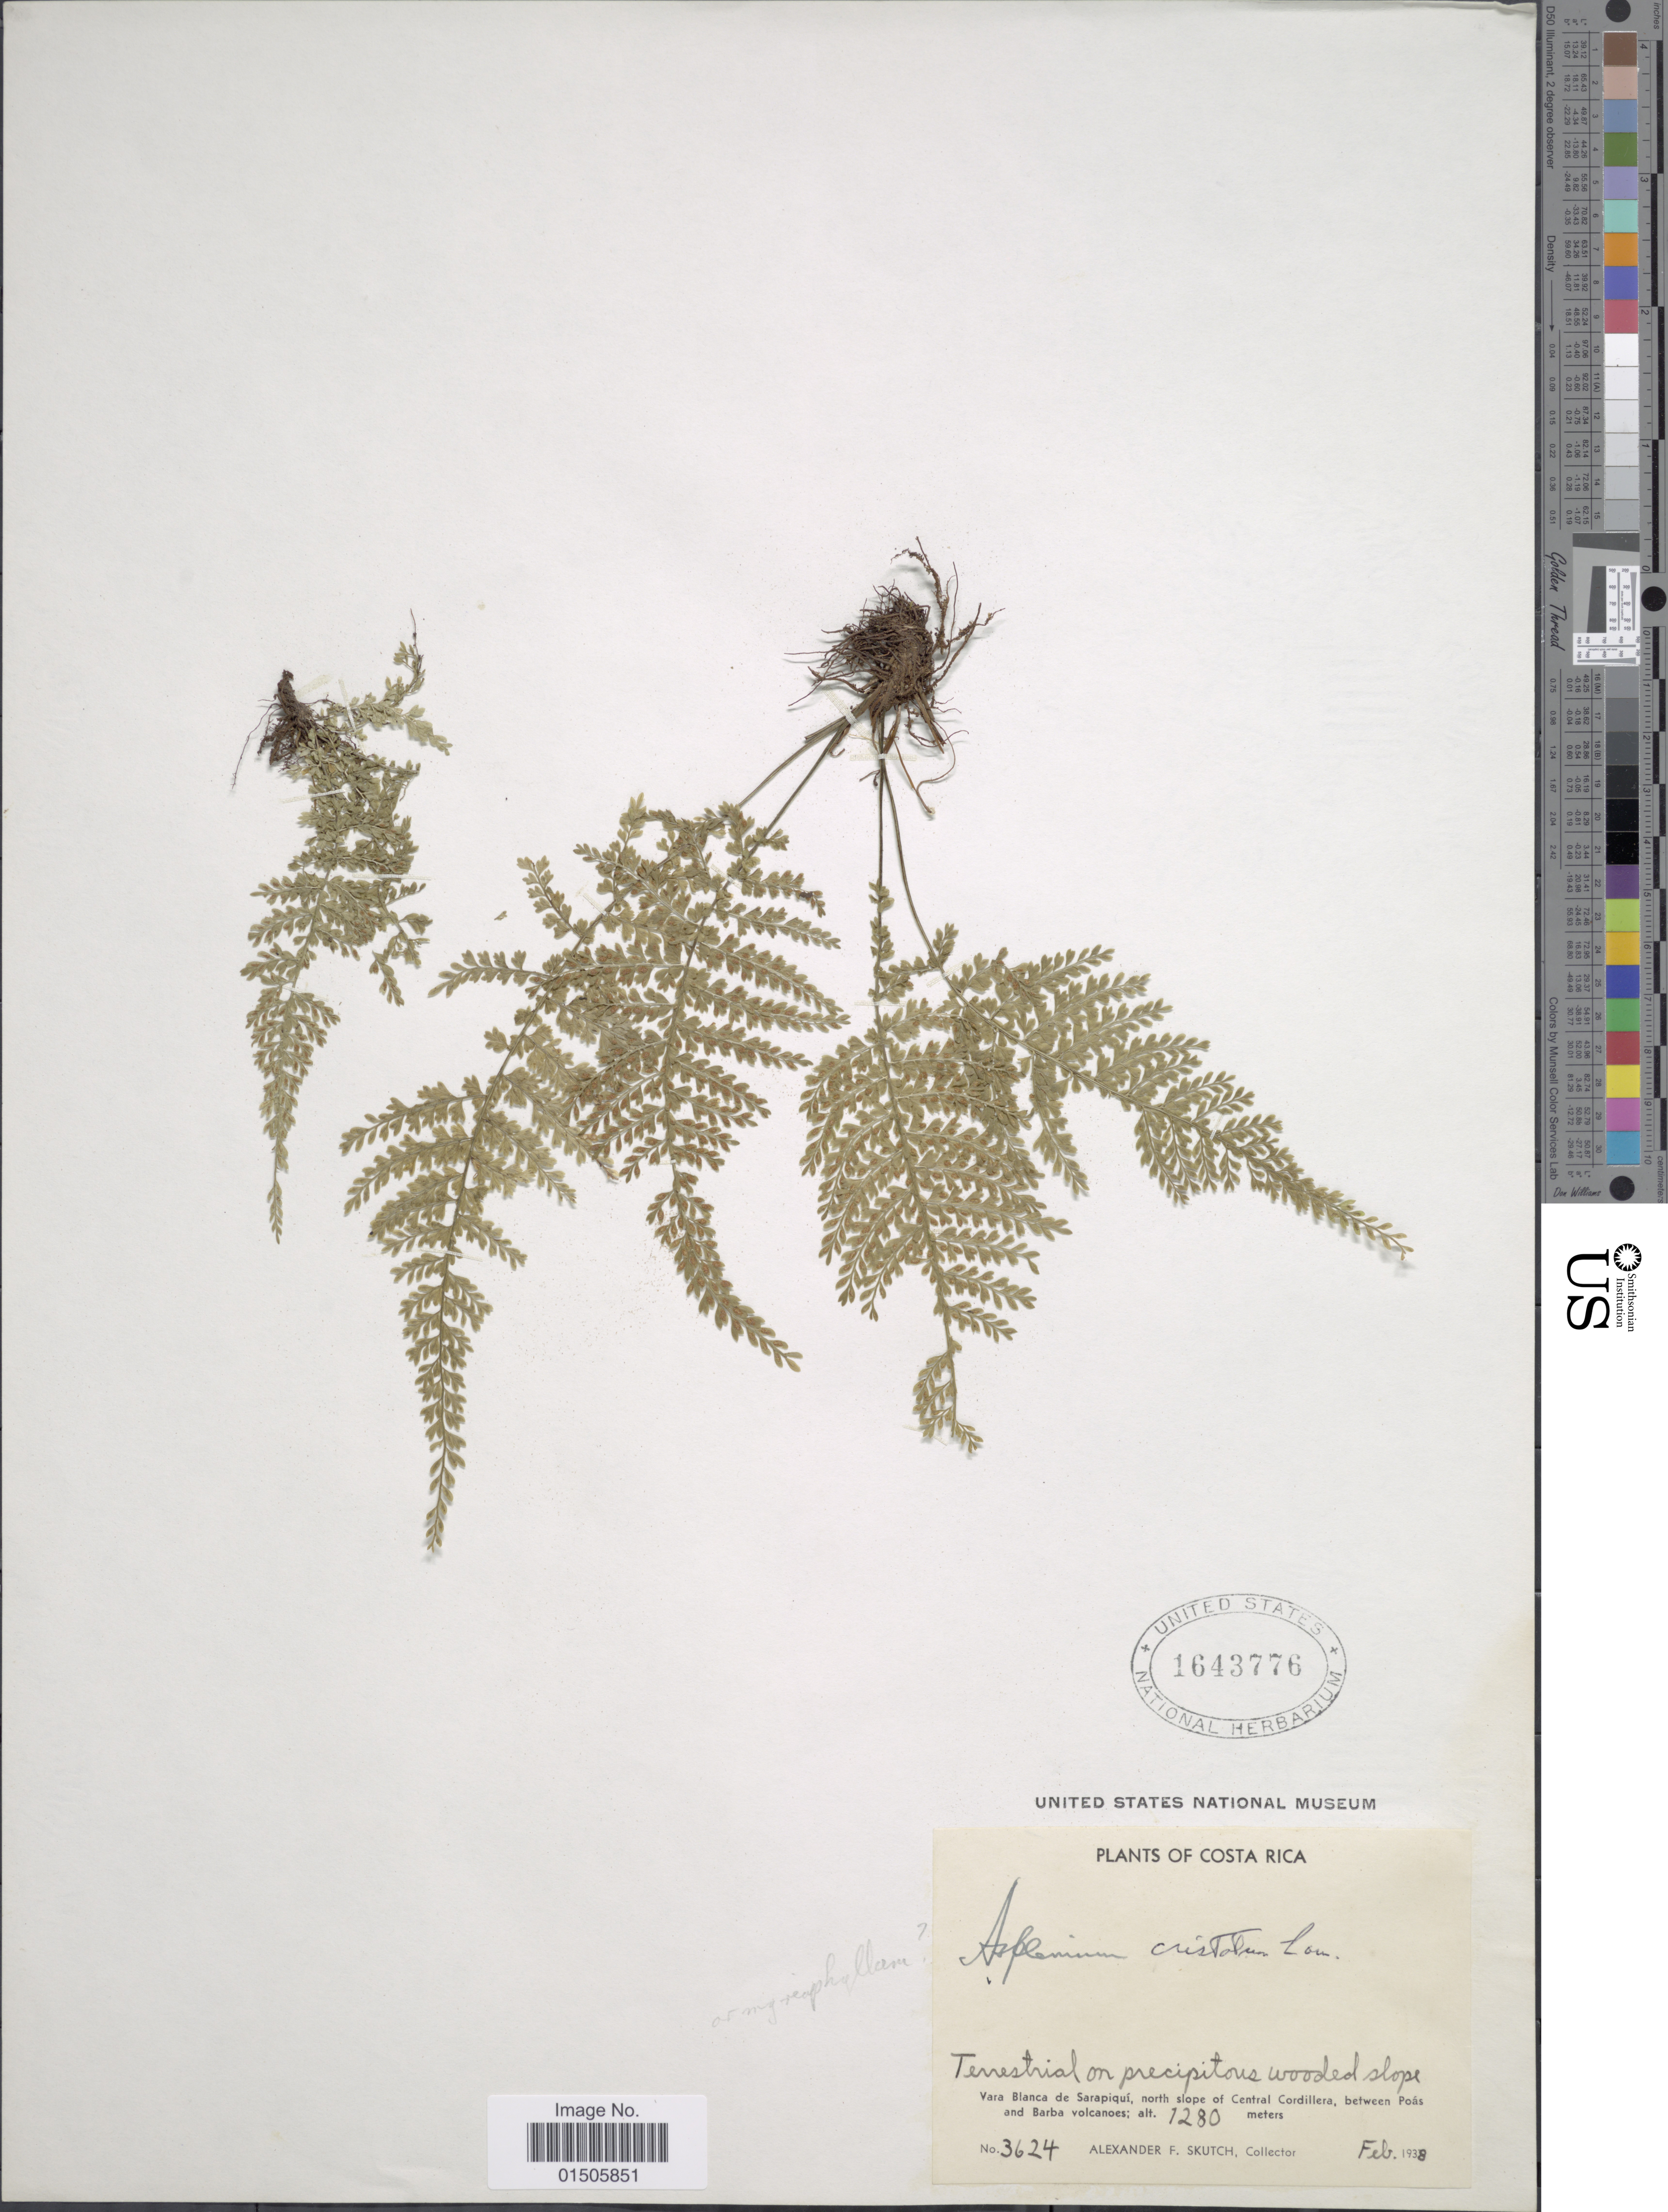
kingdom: Plantae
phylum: Tracheophyta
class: Polypodiopsida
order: Polypodiales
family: Aspleniaceae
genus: Asplenium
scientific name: Asplenium cristatum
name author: Lam.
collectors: A. F. Skutch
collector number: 3624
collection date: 1938-02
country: Costa Rica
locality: Terrestrial on precipiyous wooded slope, Vara Blanca de Sarapiqui, north slope of Central Cordiillera, between Poas and Barba volcanoes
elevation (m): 1280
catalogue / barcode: US 1643776